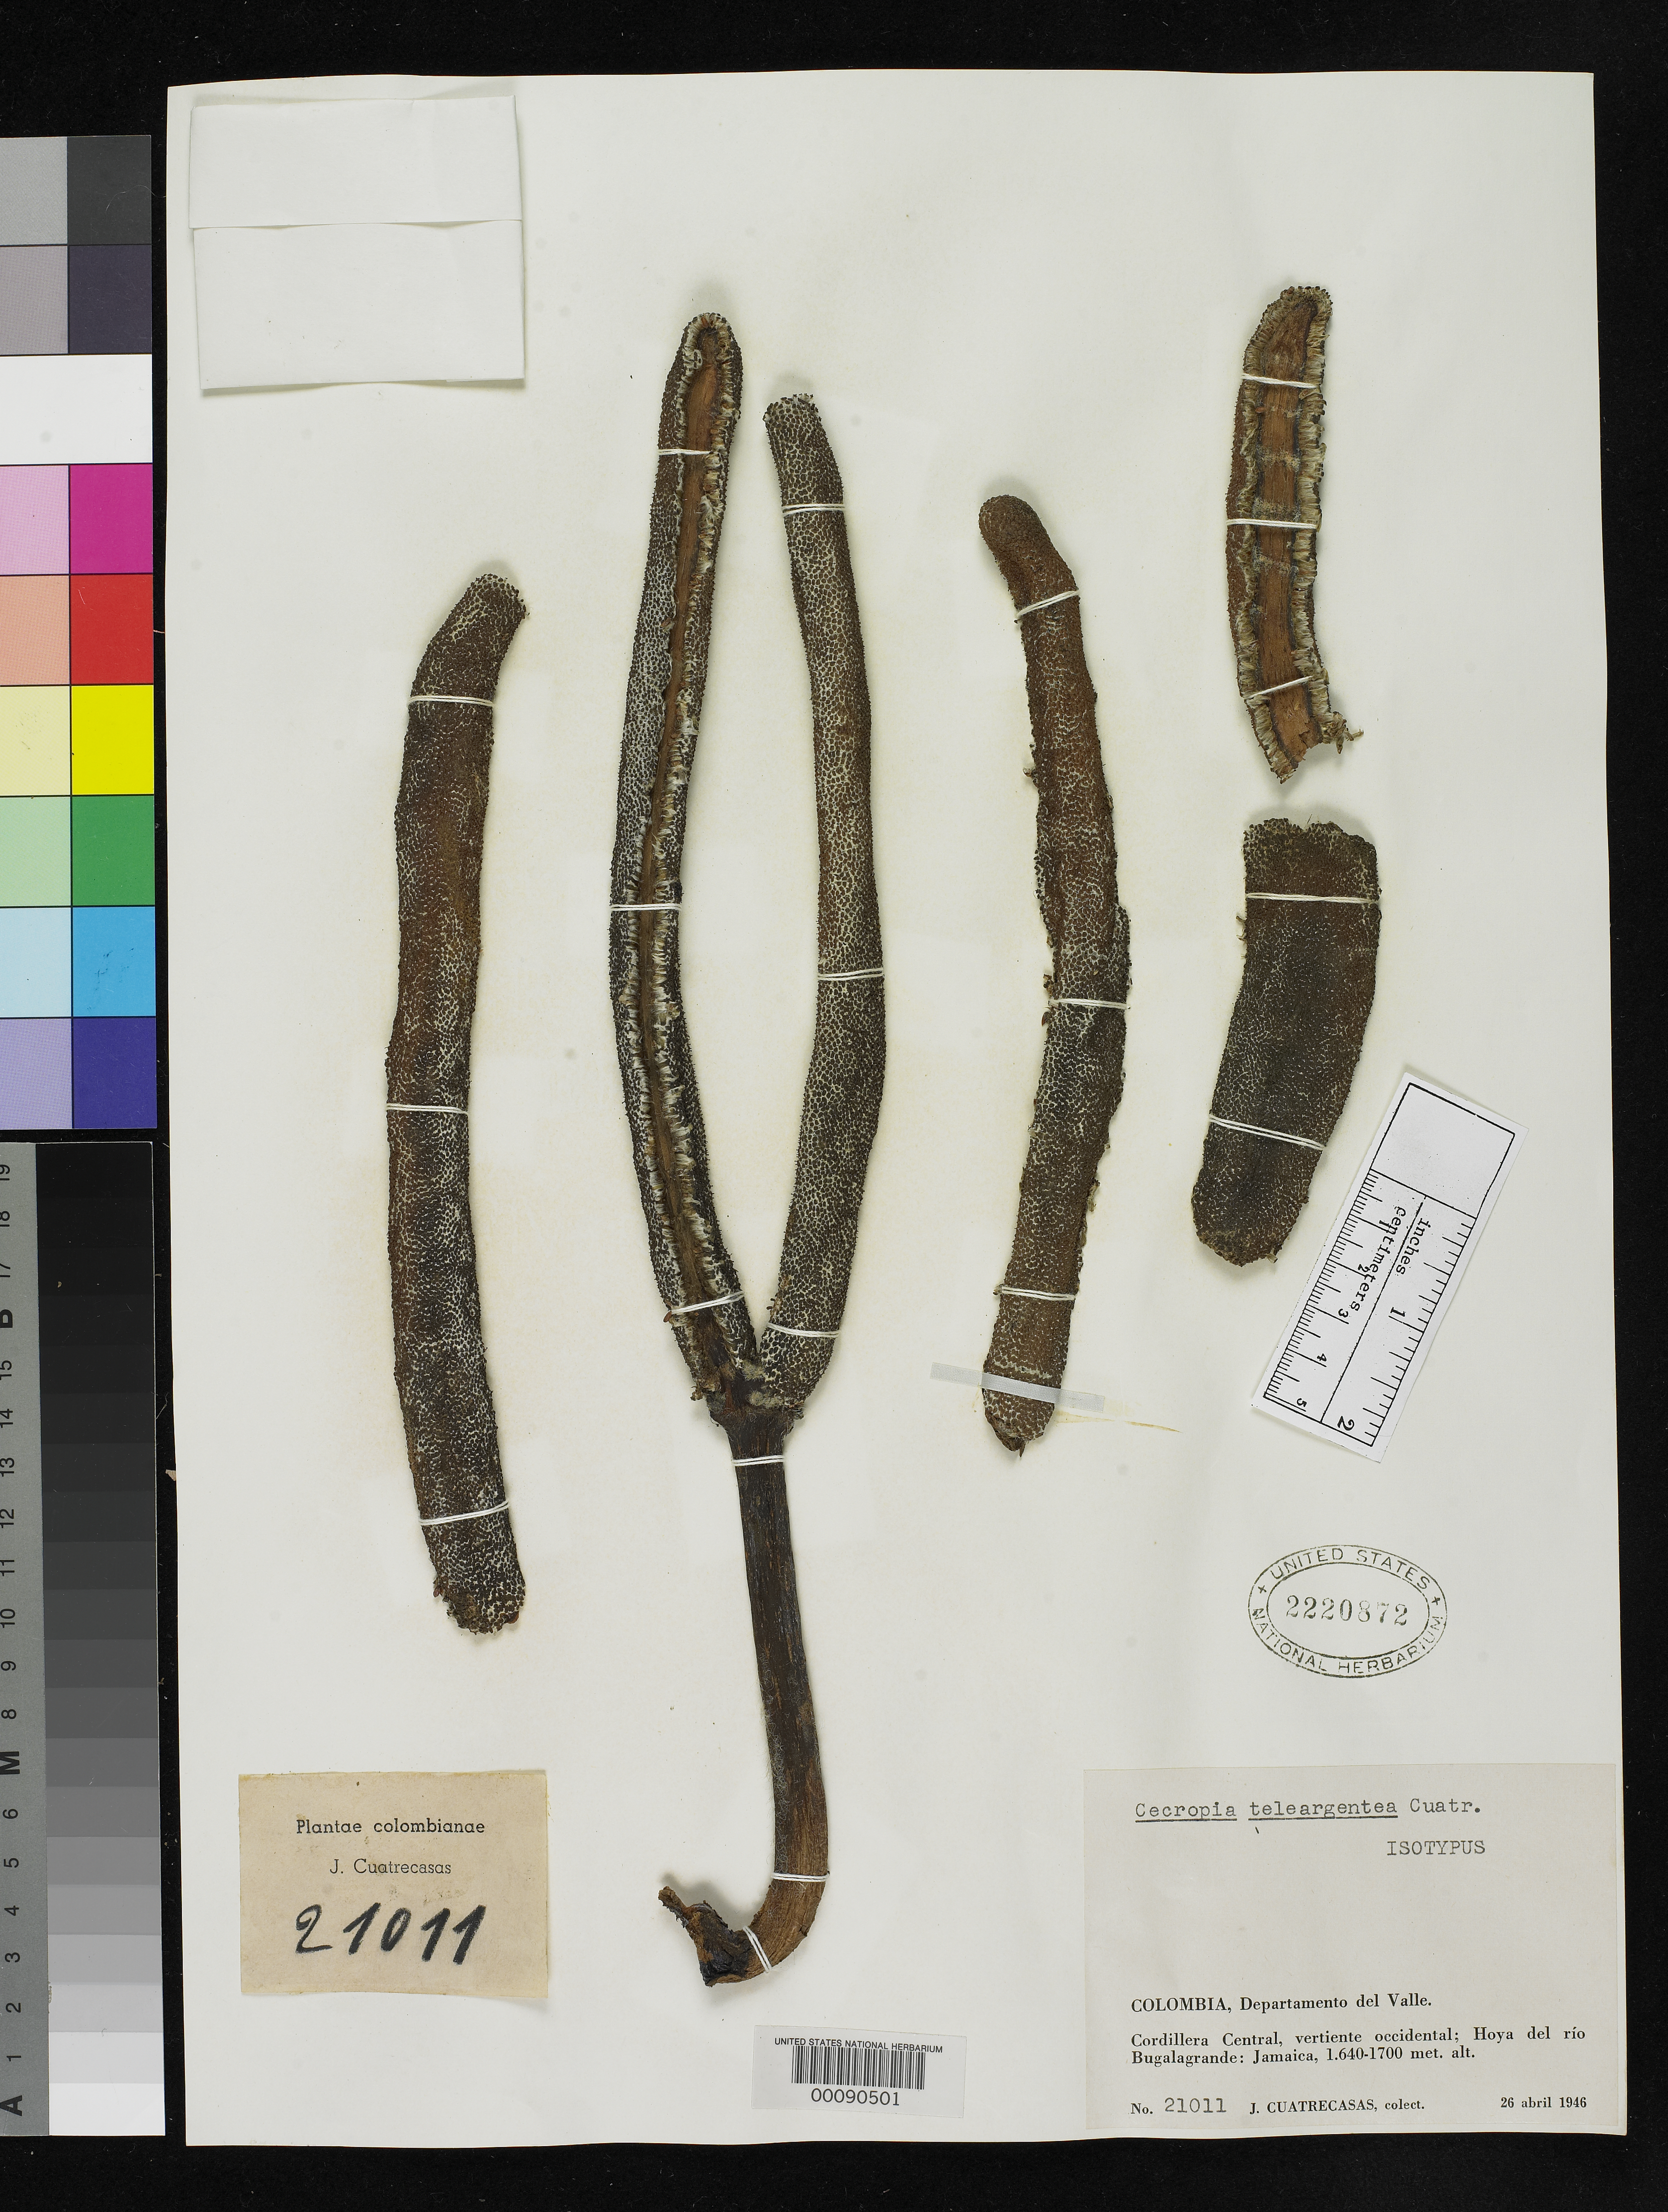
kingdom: Plantae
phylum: Tracheophyta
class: Magnoliopsida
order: Rosales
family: Urticaceae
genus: Cecropia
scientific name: Cecropia teleargentea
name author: Cuatrec.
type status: Isotype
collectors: J. Cuatrecasas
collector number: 21011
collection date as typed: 26 Apr 1946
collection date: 1946-04-26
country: Colombia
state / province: Valle del Cauca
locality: Hoya del Rio Bugla Grande, Jamaica, Cordillera Central.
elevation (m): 1640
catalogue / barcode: US 2220872